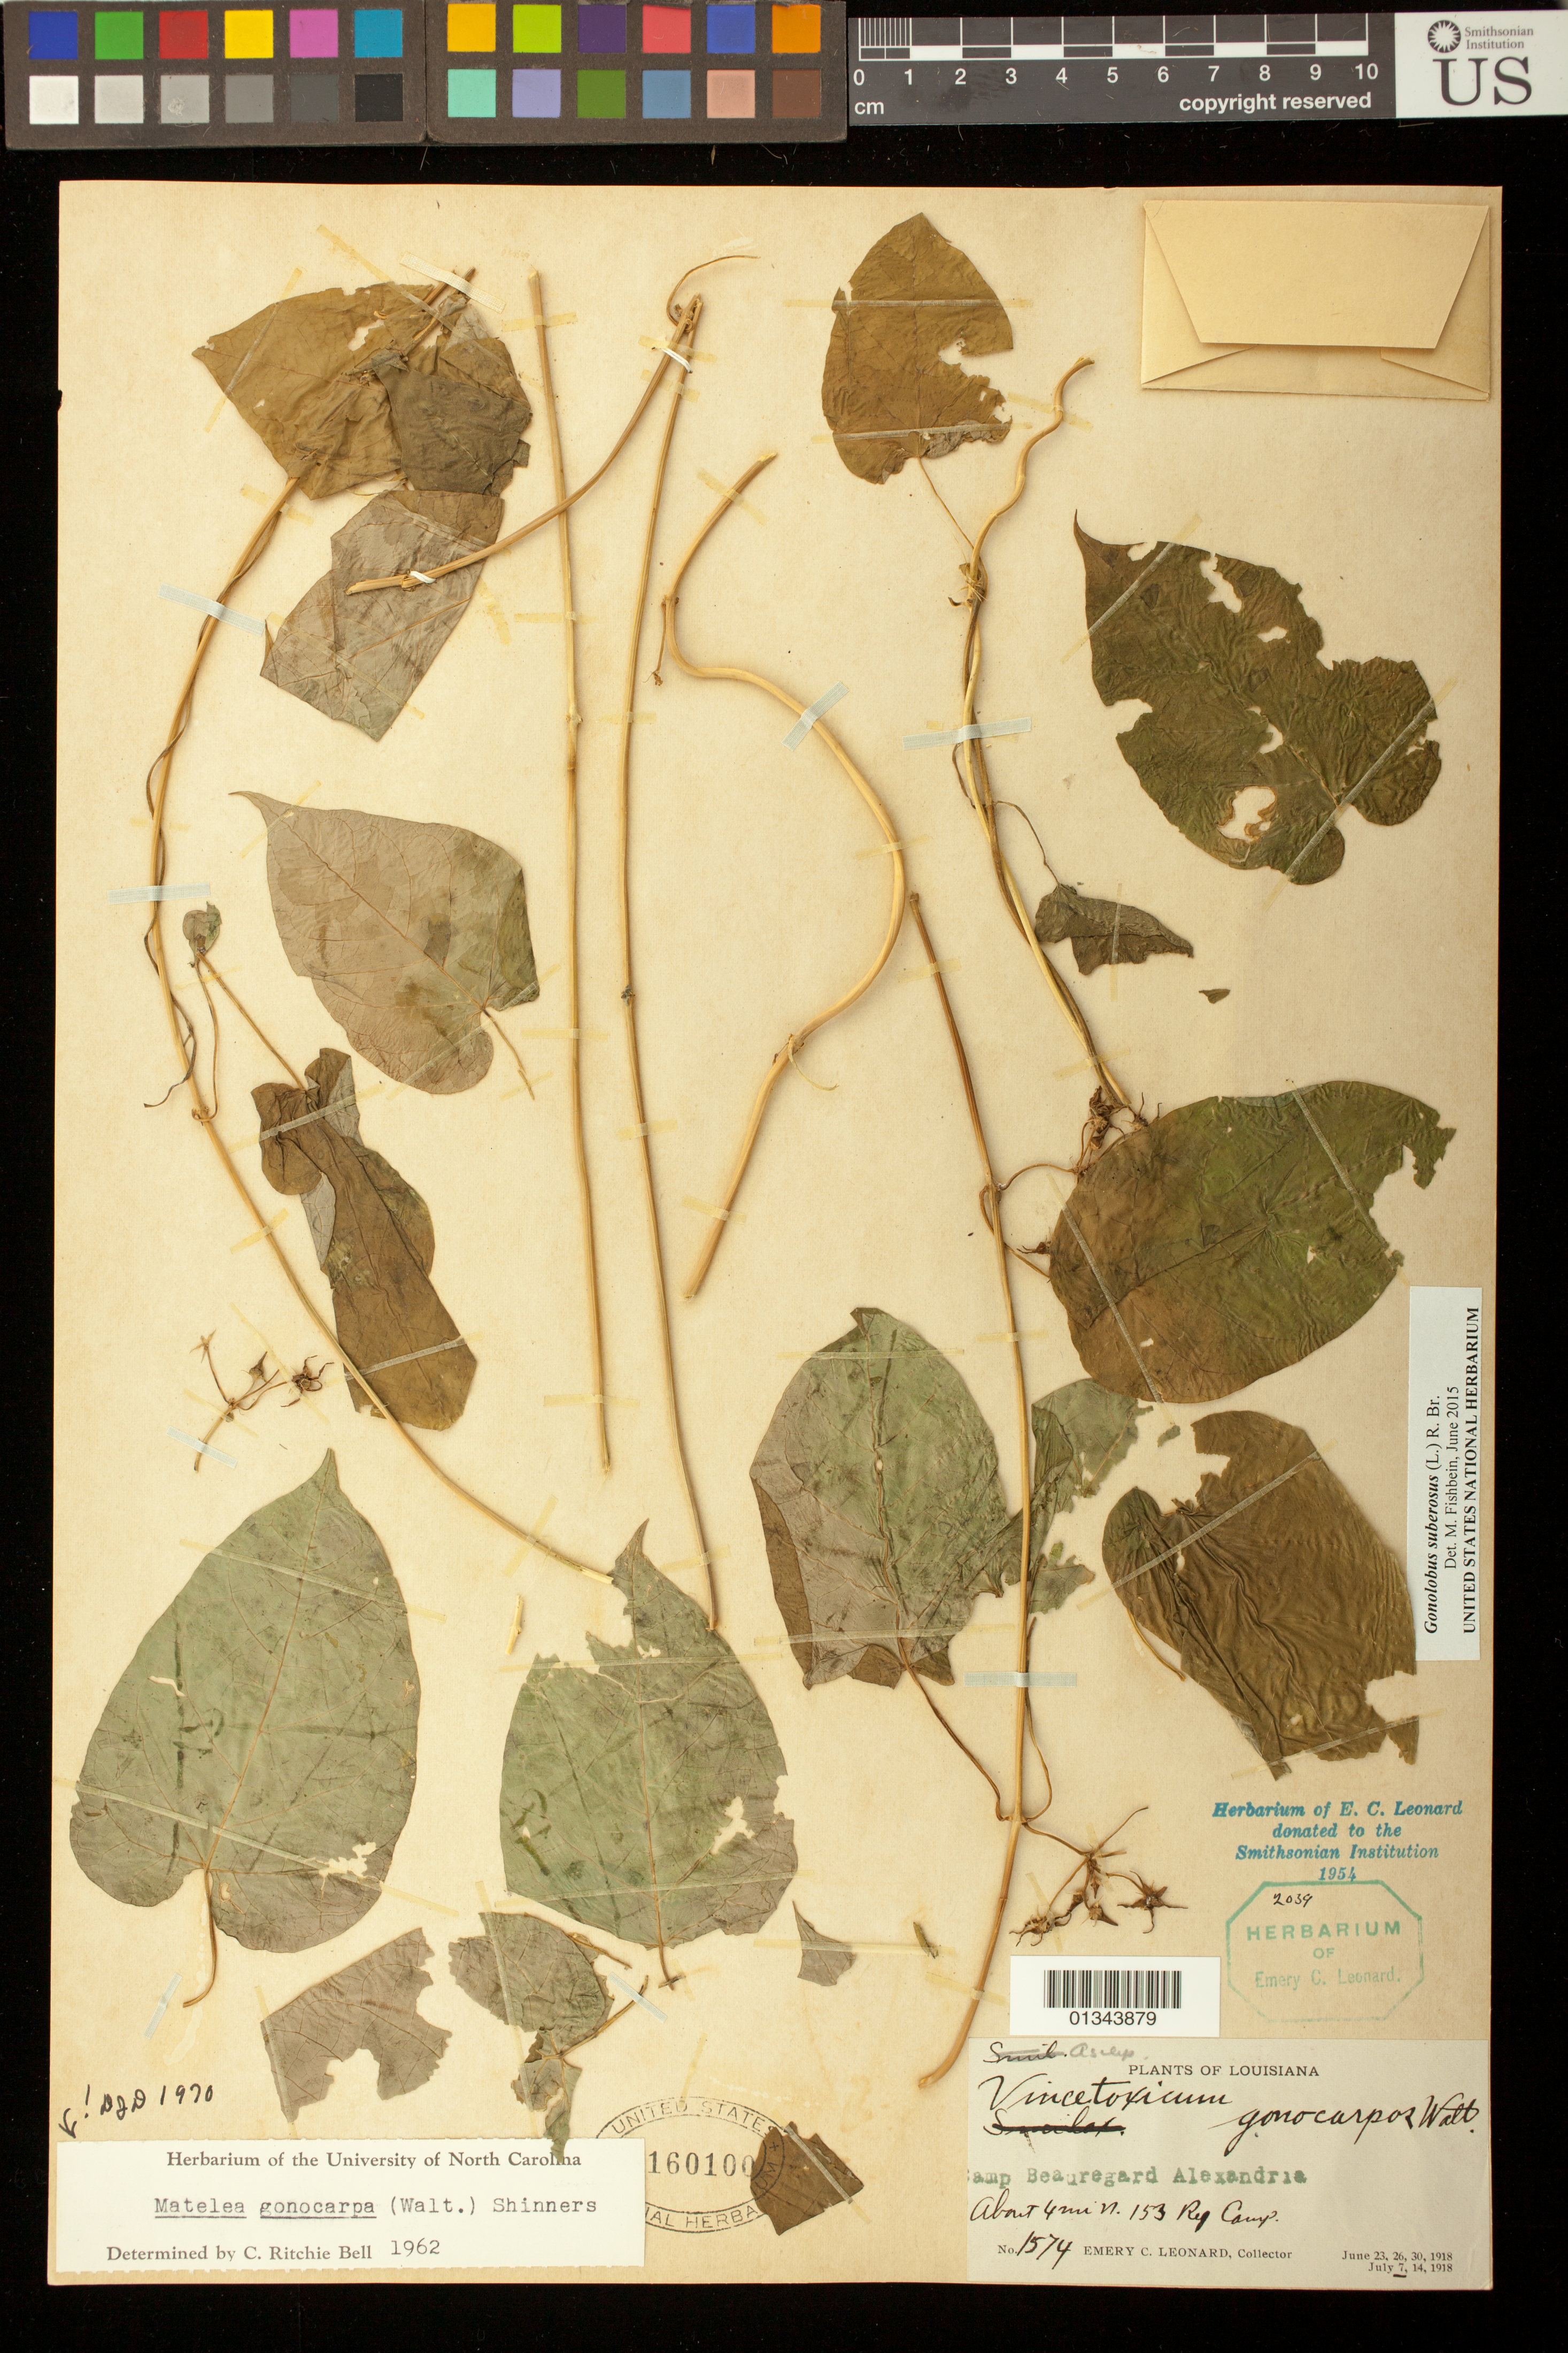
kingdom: Plantae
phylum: Tracheophyta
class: Magnoliopsida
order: Gentianales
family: Apocynaceae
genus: Gonolobus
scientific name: Gonolobus suberosus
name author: (L.) R. Br.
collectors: E. C. Leonard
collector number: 1574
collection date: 1918-07-07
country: United States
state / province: Louisiana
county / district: Rapides Parish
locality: Camp Beauregard Alexandria About 4 mi N. 153 Reg. Camp.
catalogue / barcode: US 160100